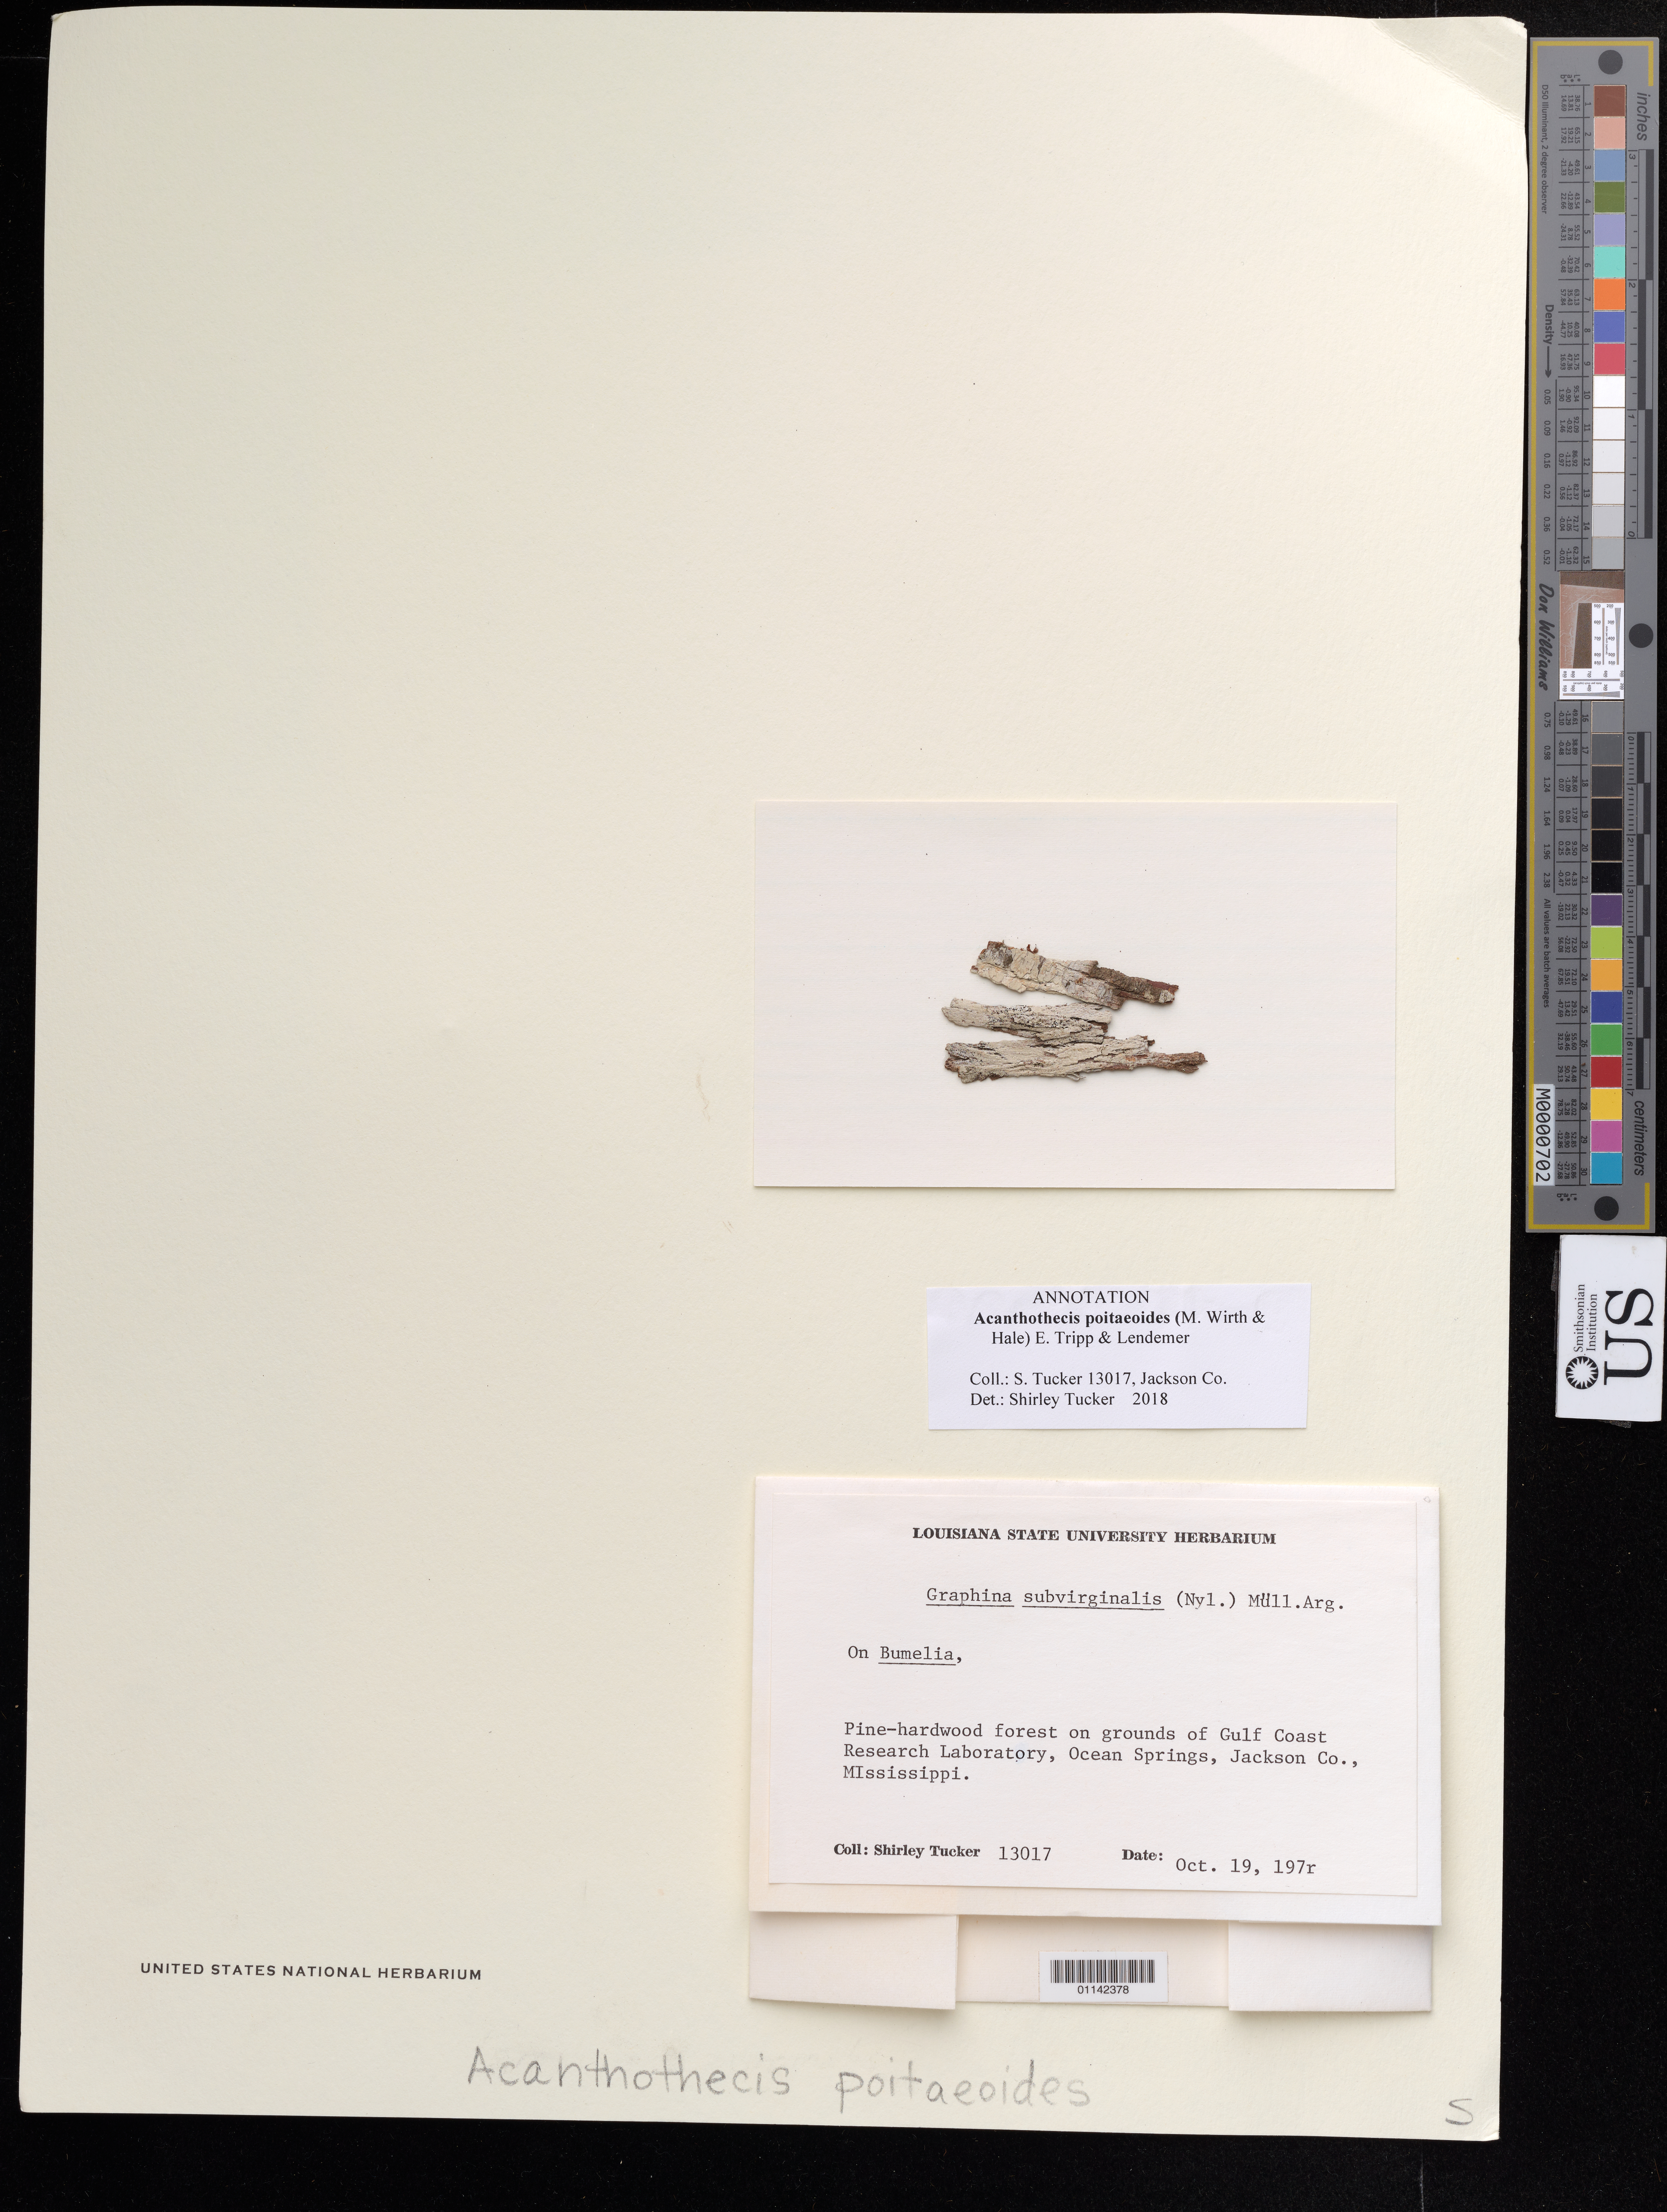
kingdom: Fungi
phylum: Ascomycota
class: Lecanoromycetes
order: Ostropales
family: Graphidaceae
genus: Acanthothecis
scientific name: Acanthothecis poitaeoides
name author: E.A. Tripp & Lendemer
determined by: Tucker, S. C.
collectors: S. C. Tucker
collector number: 13017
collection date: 1975-10-19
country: United States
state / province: Mississippi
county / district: Jackson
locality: Gulf Coast Research Laboratory, Ocean Springs.